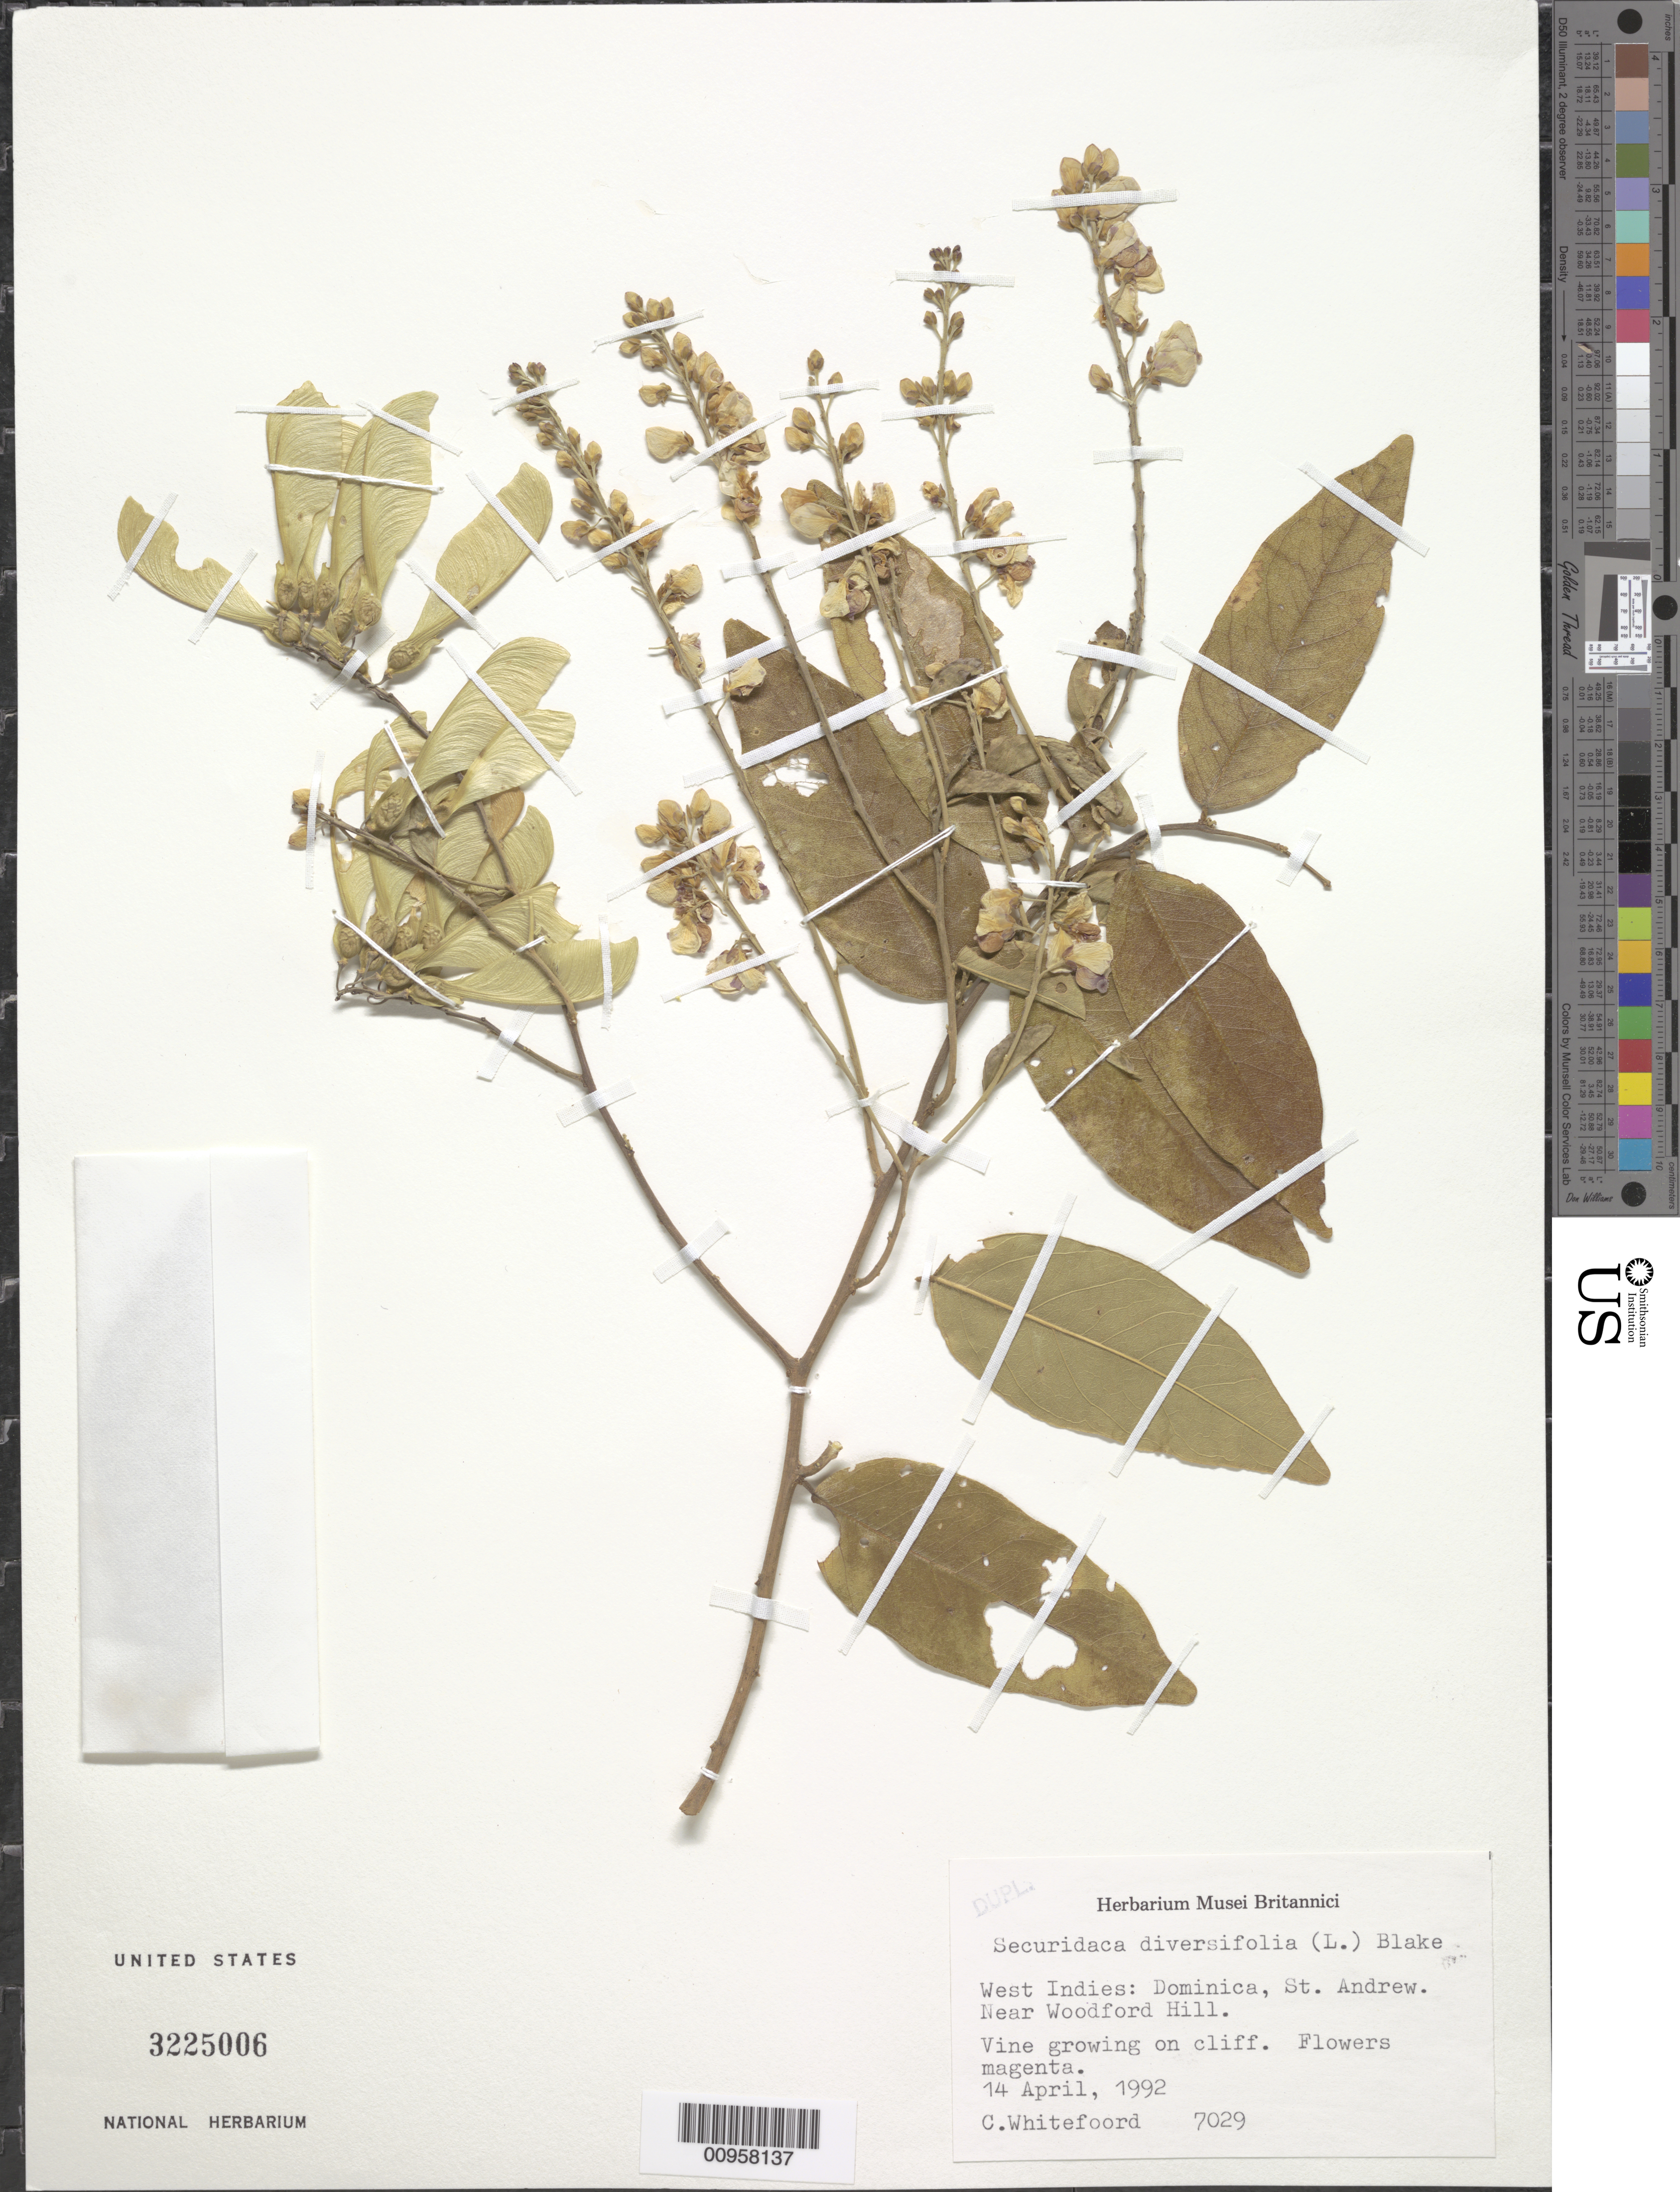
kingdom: Plantae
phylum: Tracheophyta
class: Magnoliopsida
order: Fabales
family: Polygalaceae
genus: Securidaca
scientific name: Securidaca diversifolia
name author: (L.) S.F. Blake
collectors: C. Whitefoord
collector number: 7029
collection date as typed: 14 Apr 1992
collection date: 1992-04-14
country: Dominica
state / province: St. Andrew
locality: Near Woodfred Hill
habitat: Growing on cliff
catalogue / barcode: US 3225006